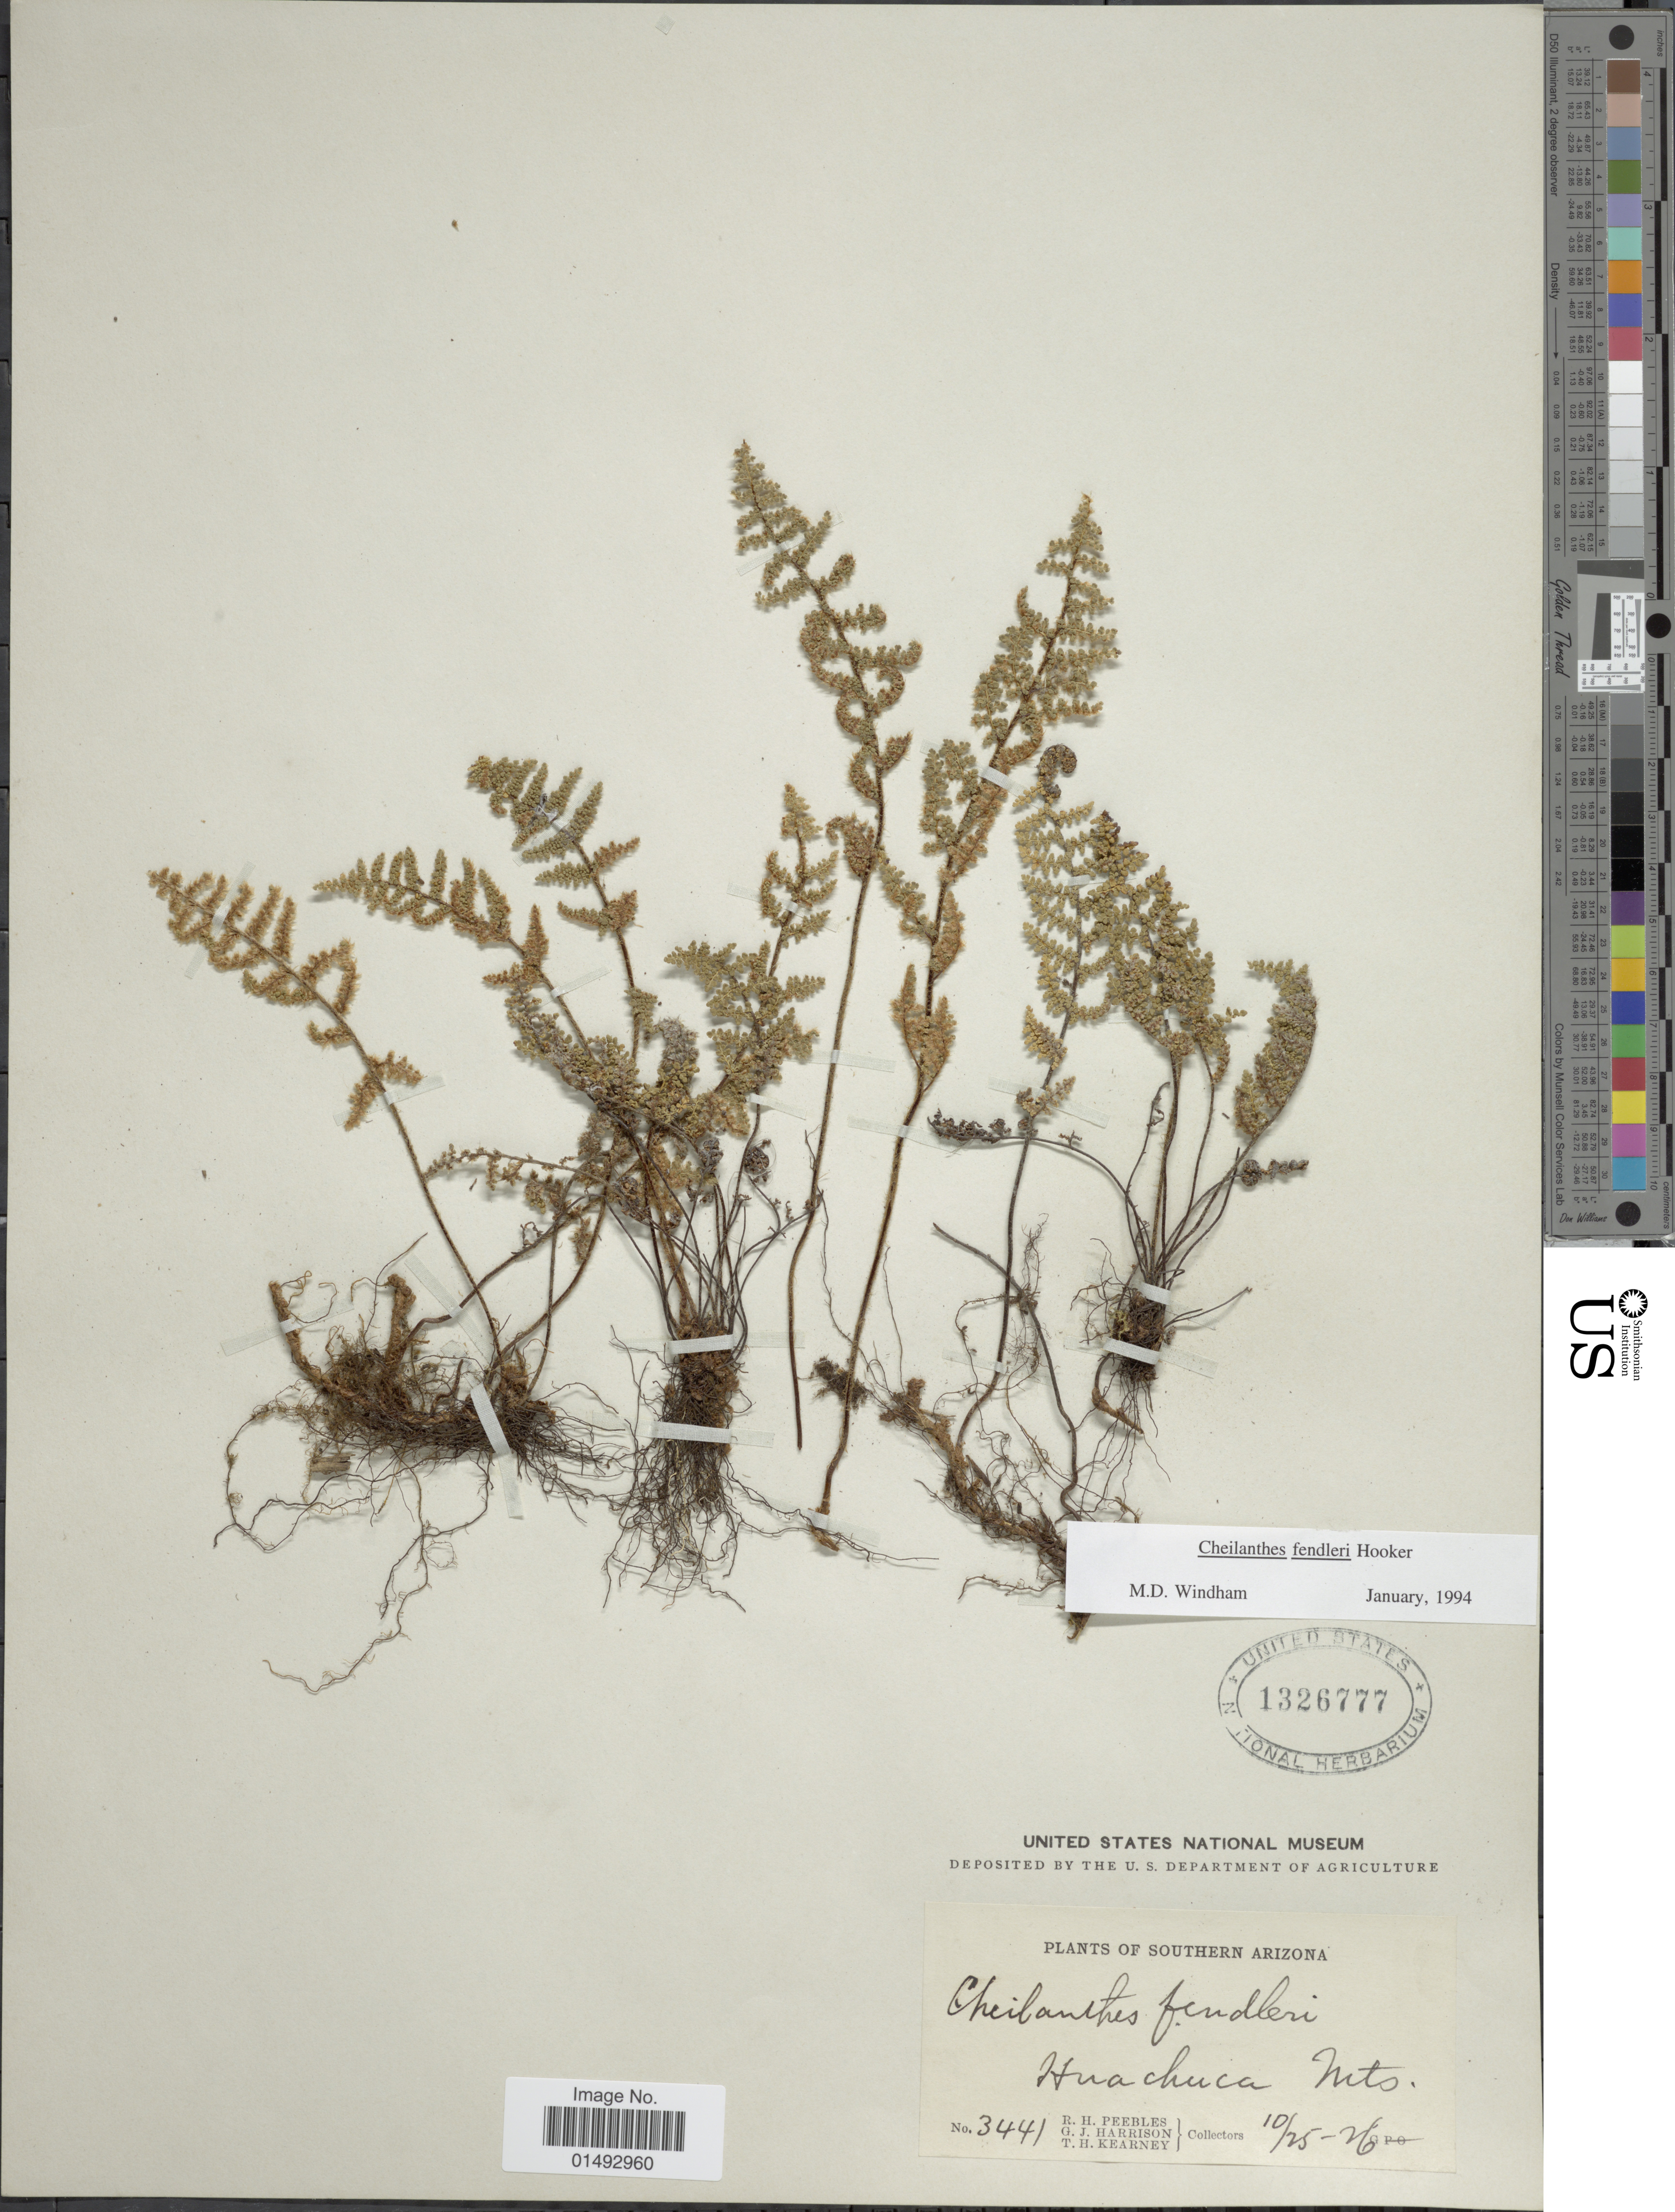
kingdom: Plantae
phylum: Tracheophyta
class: Polypodiopsida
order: Polypodiales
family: Pteridaceae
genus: Myriopteris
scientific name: Myriopteris fendleri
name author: (Hook.) E. Fourn.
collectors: R. H. Peebles, G. J. Harrison & T. H. Kearney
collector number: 3441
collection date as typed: Transcribed d/m/y: 25/10/26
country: United States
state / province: Arizona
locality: Southern Arizona, Huachuca Mts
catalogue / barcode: US 1326777